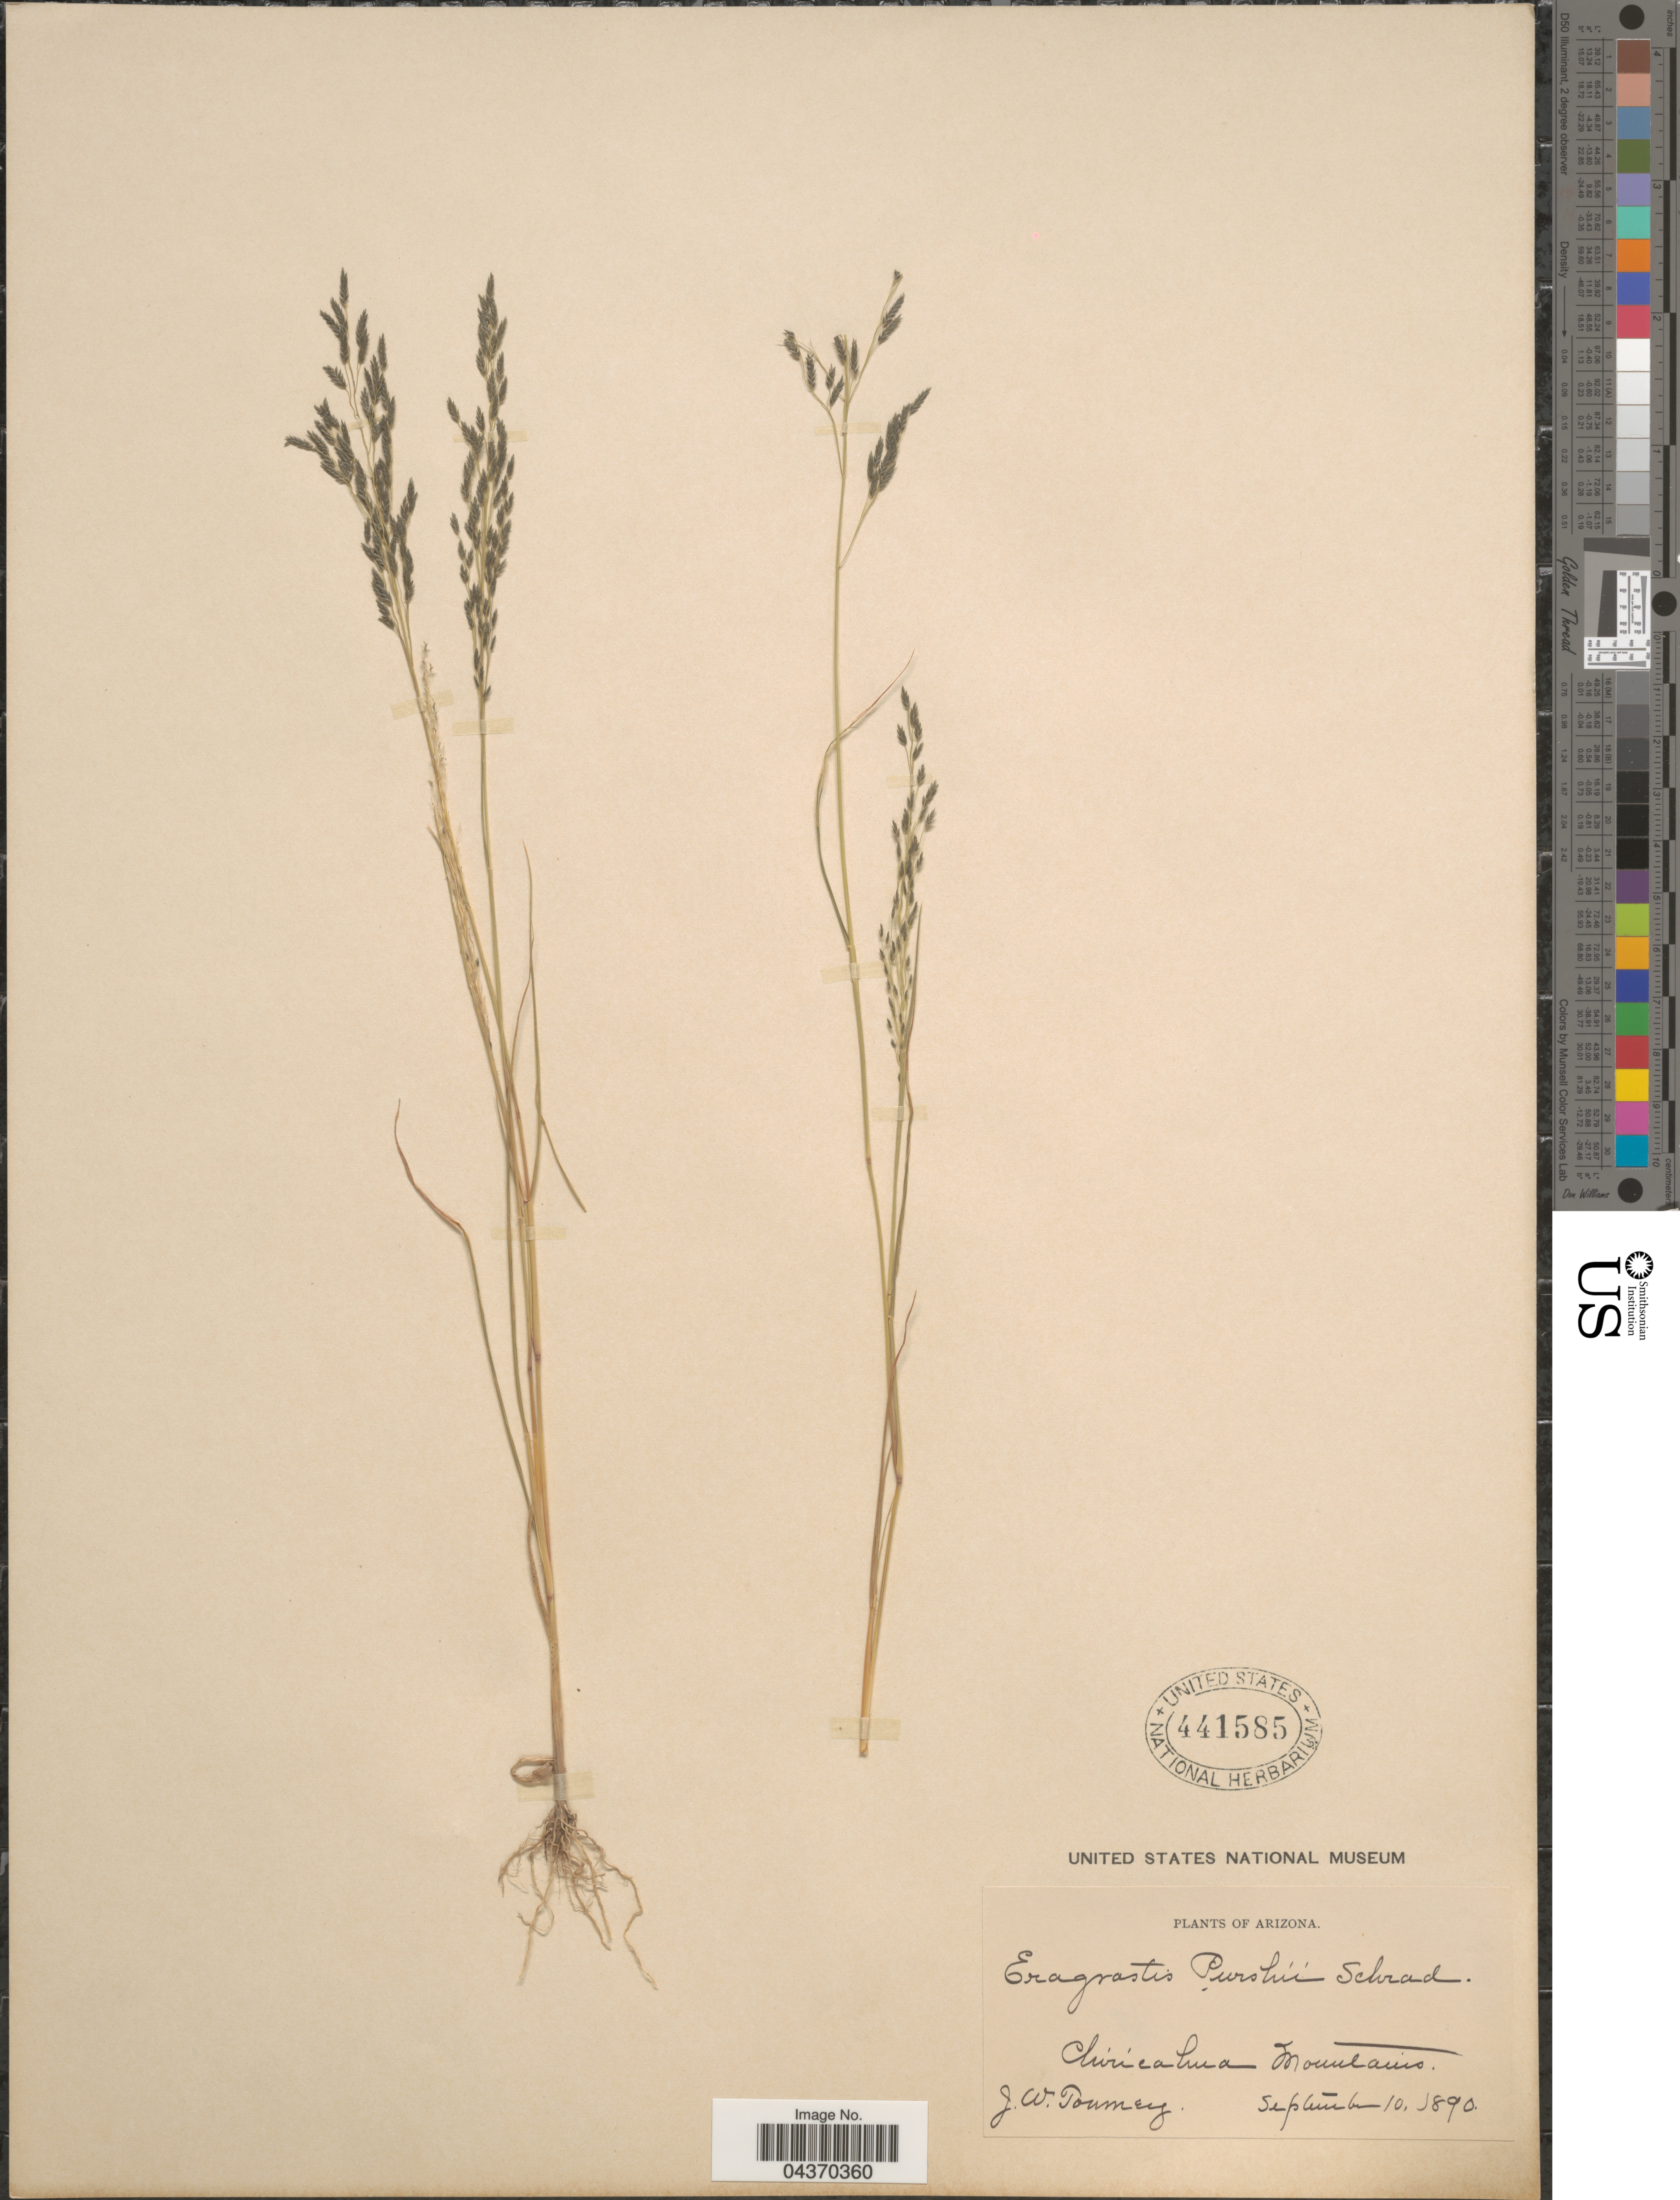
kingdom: Plantae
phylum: Tracheophyta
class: Liliopsida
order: Poales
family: Poaceae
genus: Eragrostis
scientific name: Eragrostis pectinacea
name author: (Michx.) Nees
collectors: J. W. Toumey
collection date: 1890-09-10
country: United States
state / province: Arizona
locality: Chiricahua Mountains.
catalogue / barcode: US 441585